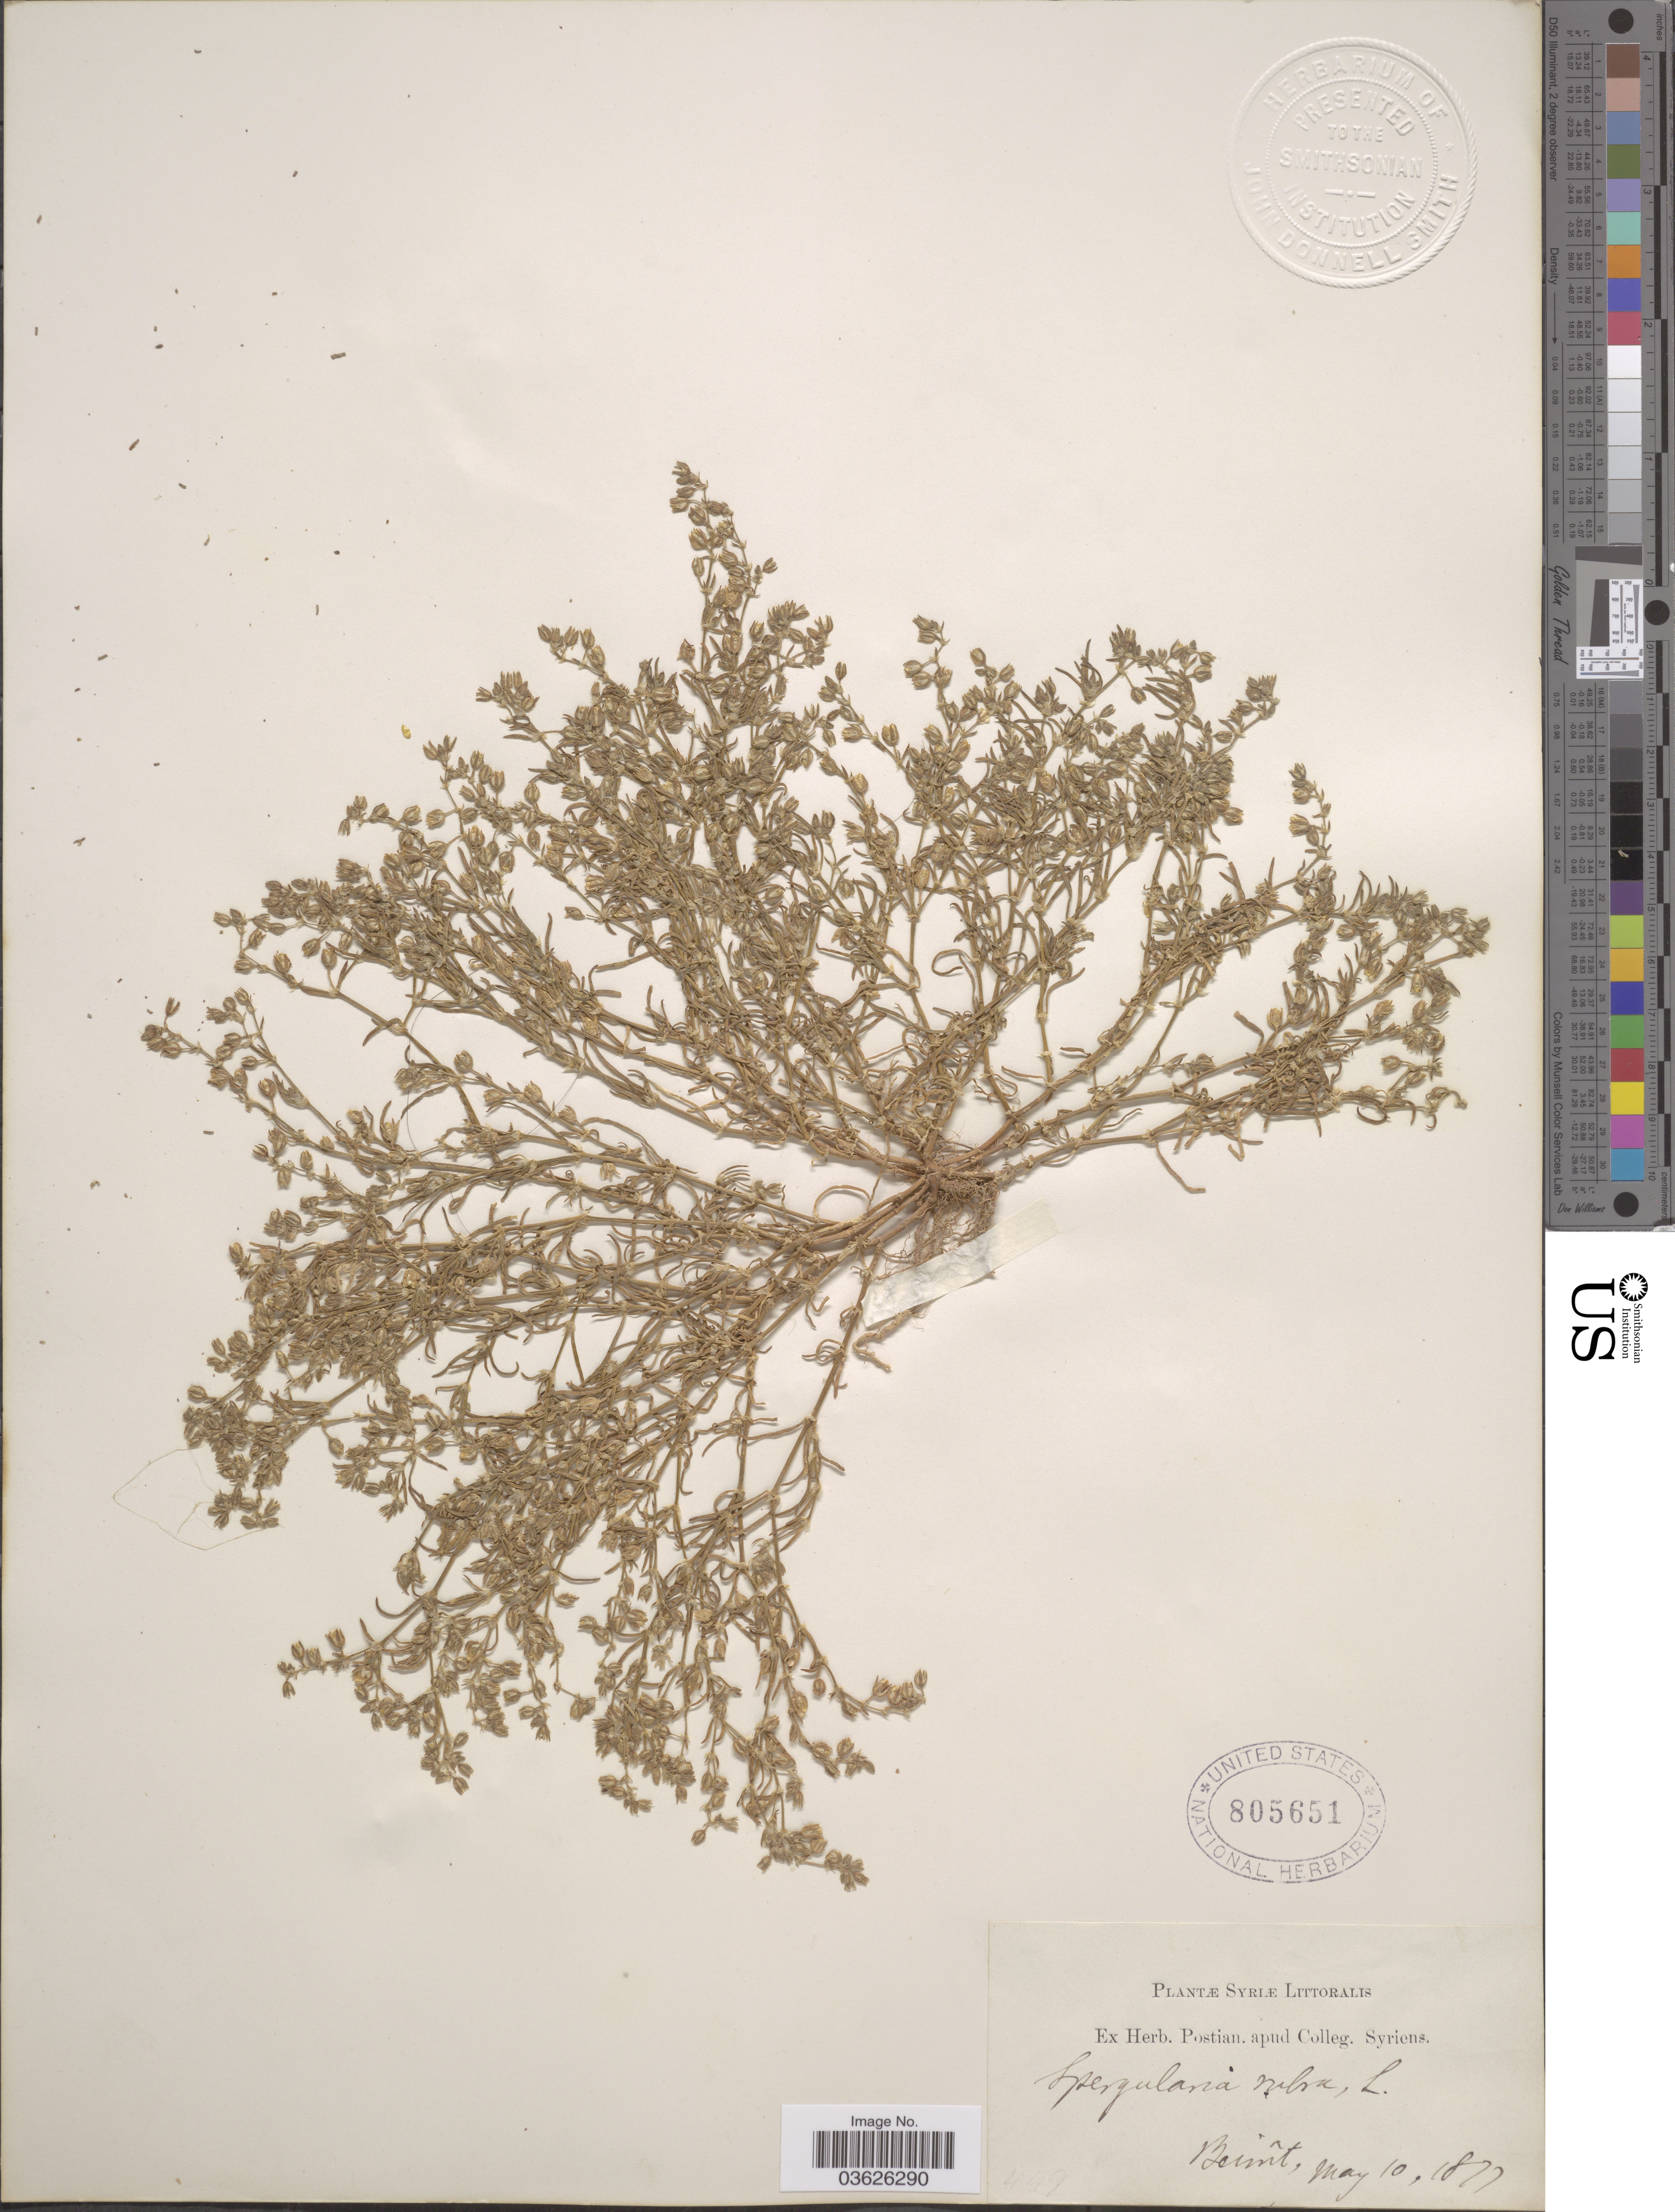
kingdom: Plantae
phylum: Tracheophyta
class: Magnoliopsida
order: Caryophyllales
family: Caryophyllaceae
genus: Spergularia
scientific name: Spergularia rubra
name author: (L.) J. Presl & C. Presl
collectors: ex herb. Postian. apud Colleg. Syriens. Protest. USE "Fannie P. A. Shepard" (10308853) AS PRIMARY COLLECTOR INSTEAD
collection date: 1877-05-10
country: Lebanon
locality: Syriæ Littoralis. Beirut.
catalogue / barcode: US 805651